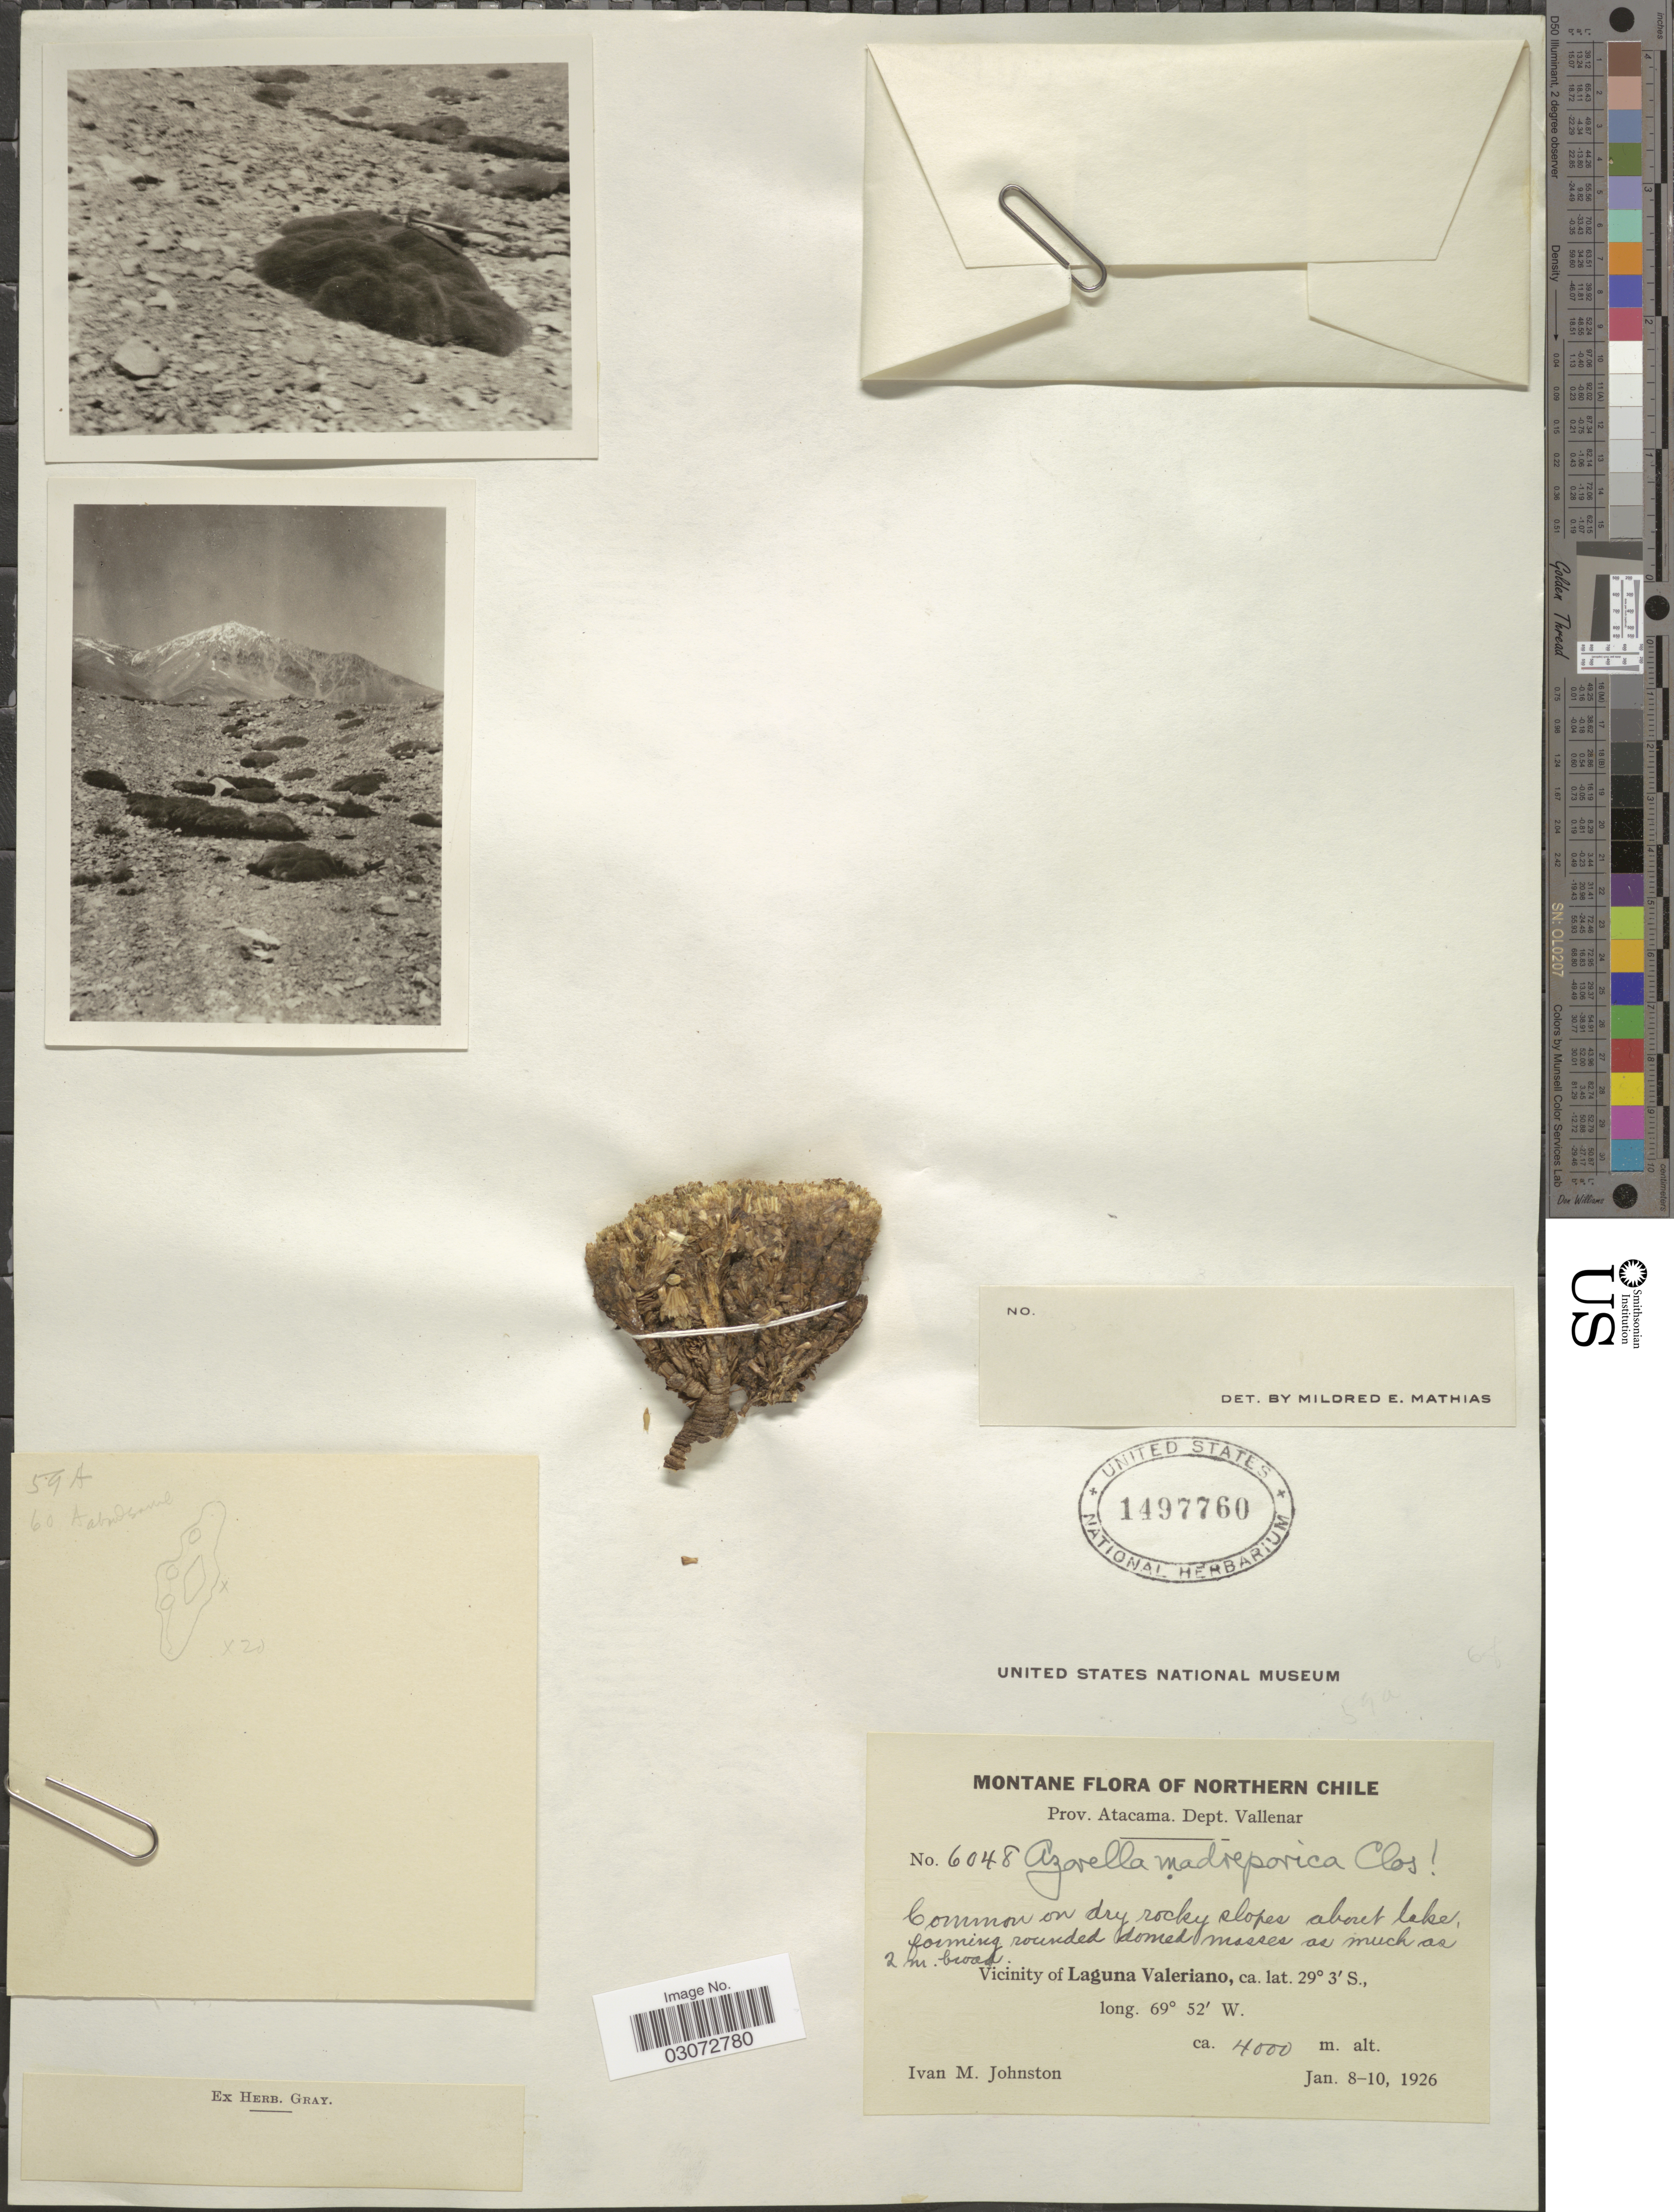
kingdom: Plantae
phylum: Tracheophyta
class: Magnoliopsida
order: Apiales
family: Apiaceae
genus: Azorella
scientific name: Azorella madreporica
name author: Clos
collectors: I.M. Johnston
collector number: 6048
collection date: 1926-01-08/1926-01-10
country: Chile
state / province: Atacama (III)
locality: Northern Chile. Dept. Vallenar. Vicinity of Laguna Valeriano.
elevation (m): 4000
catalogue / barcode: US 1497760